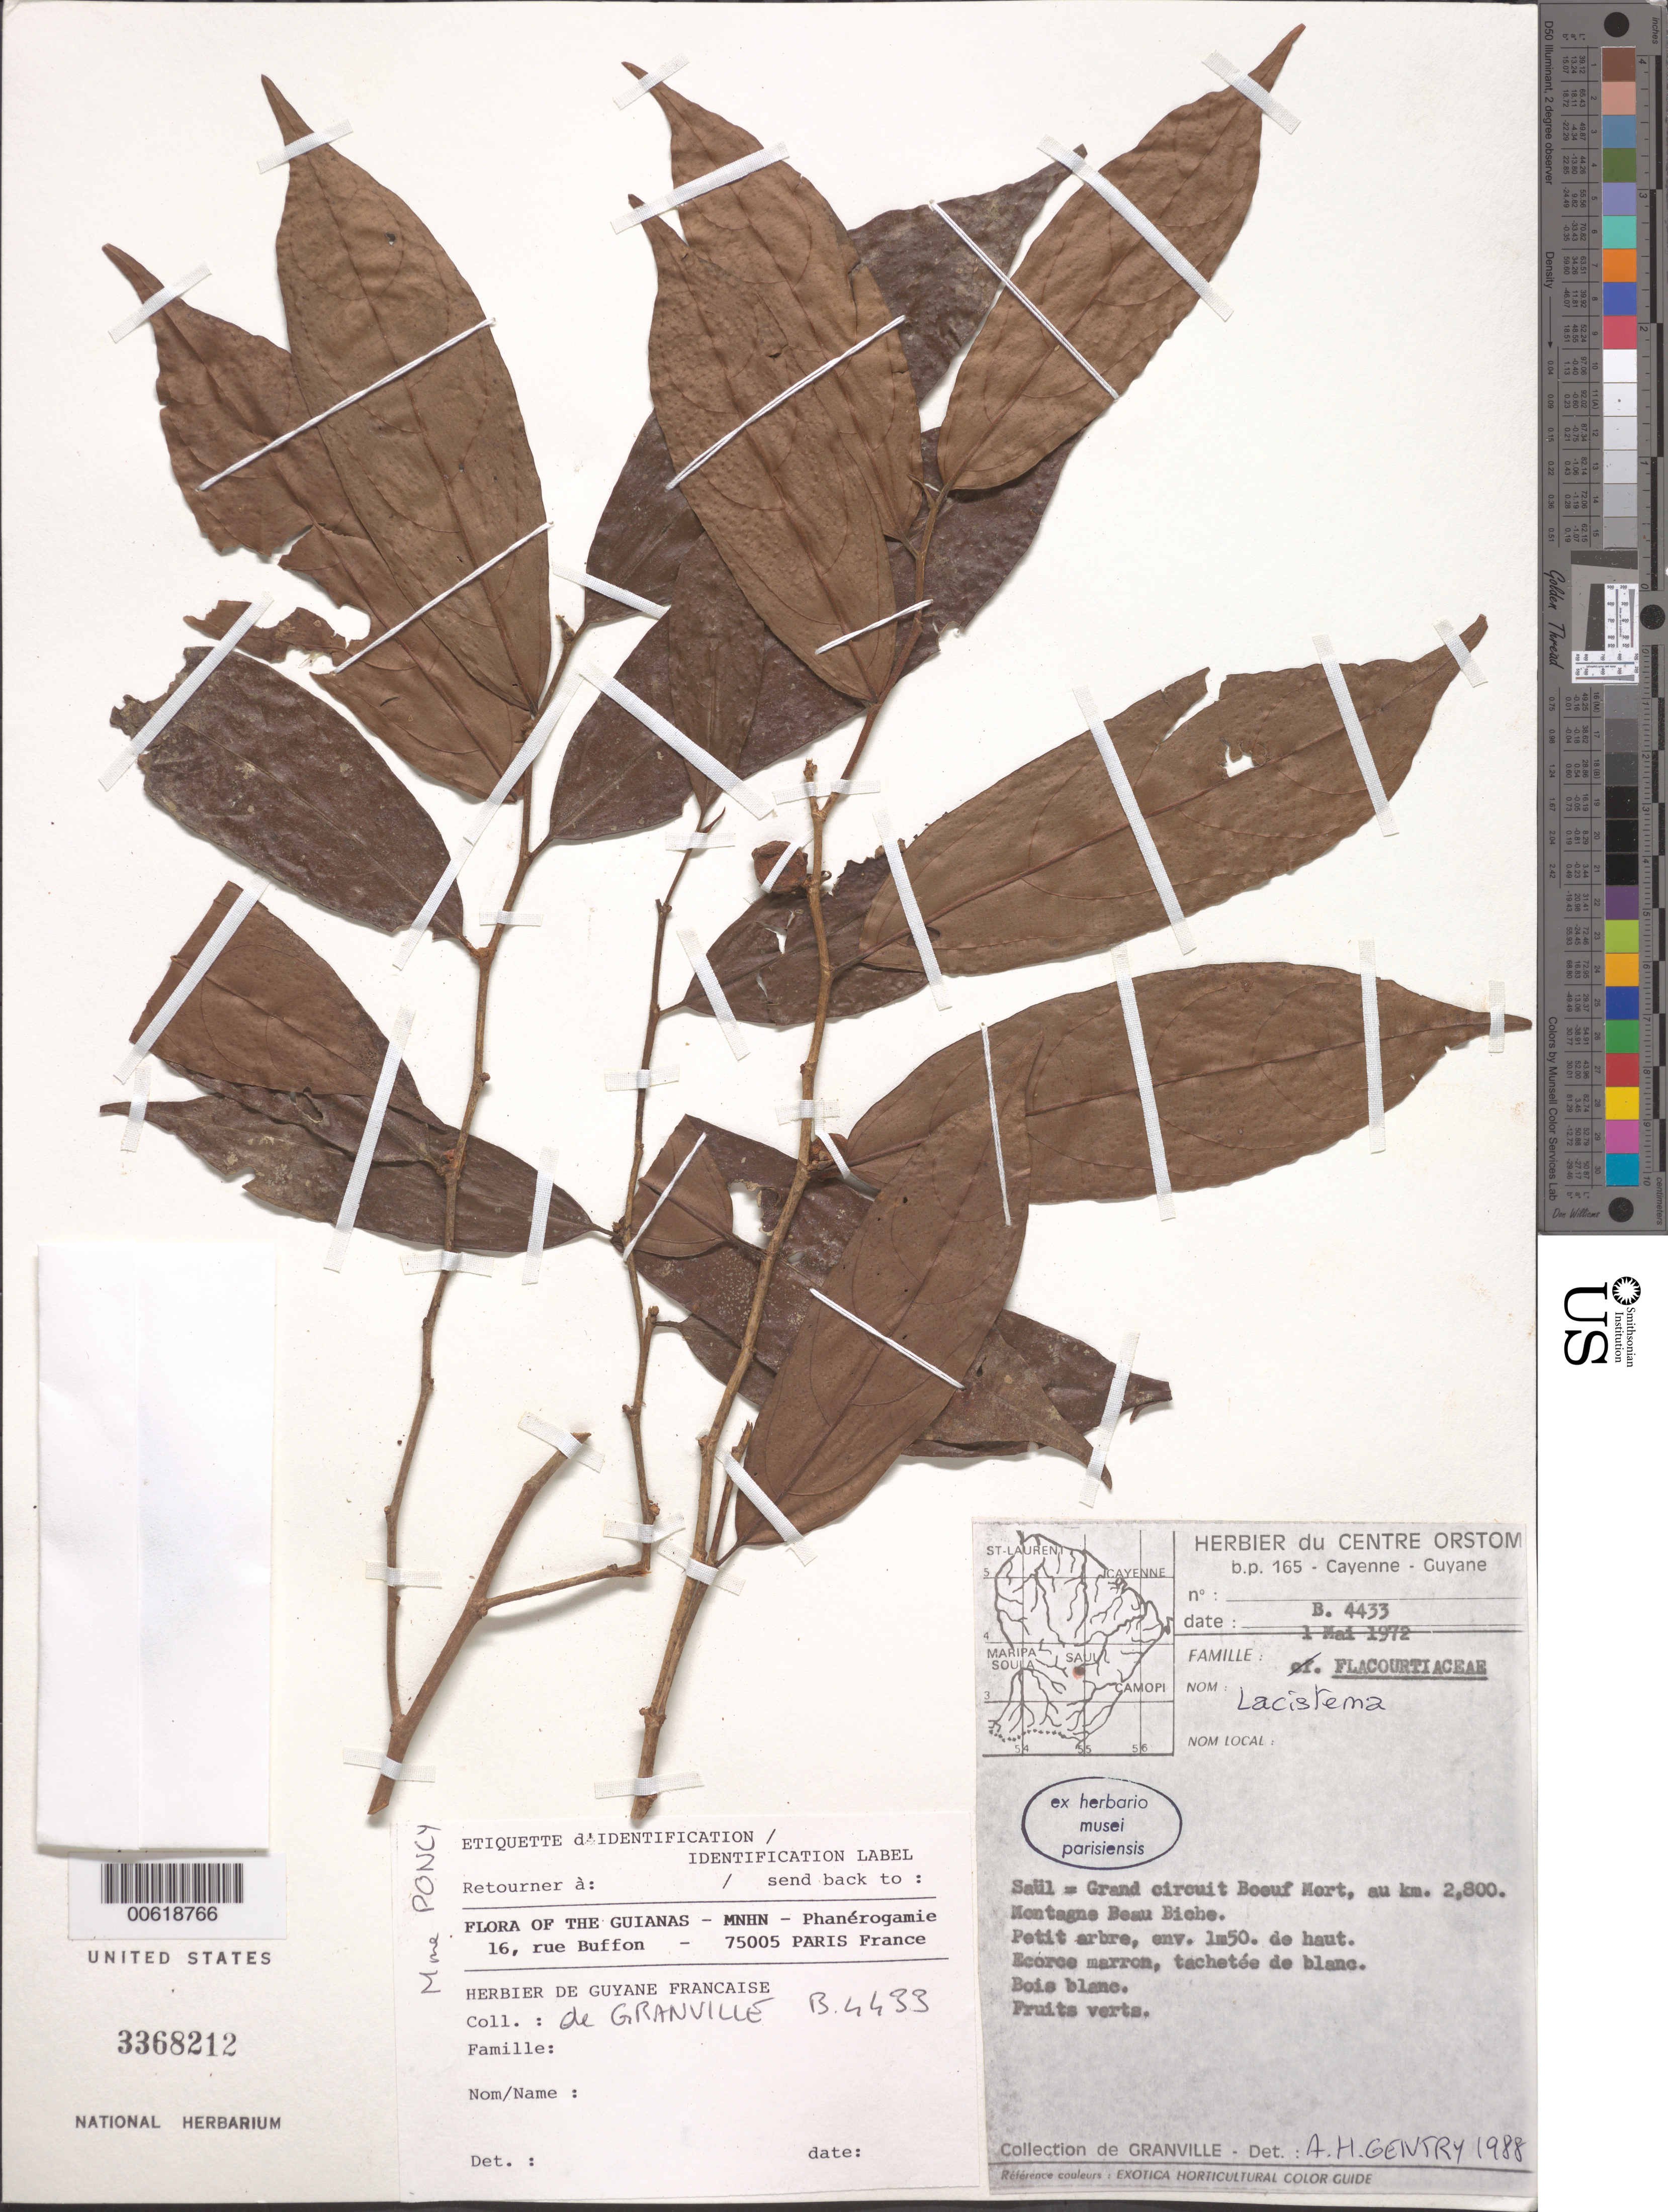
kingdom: Plantae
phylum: Tracheophyta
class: Magnoliopsida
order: Malpighiales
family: Lacistemataceae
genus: Lacistema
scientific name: Lacistema sp.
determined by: Gentry, A. H.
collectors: J.-J. de Granville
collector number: B 4433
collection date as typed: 1-May-72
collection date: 1972-05-01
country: French Guiana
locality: Saül, Grand circuit Boeuf Mort, au km 2,800; Montagne Beau Biche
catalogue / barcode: US 3368212